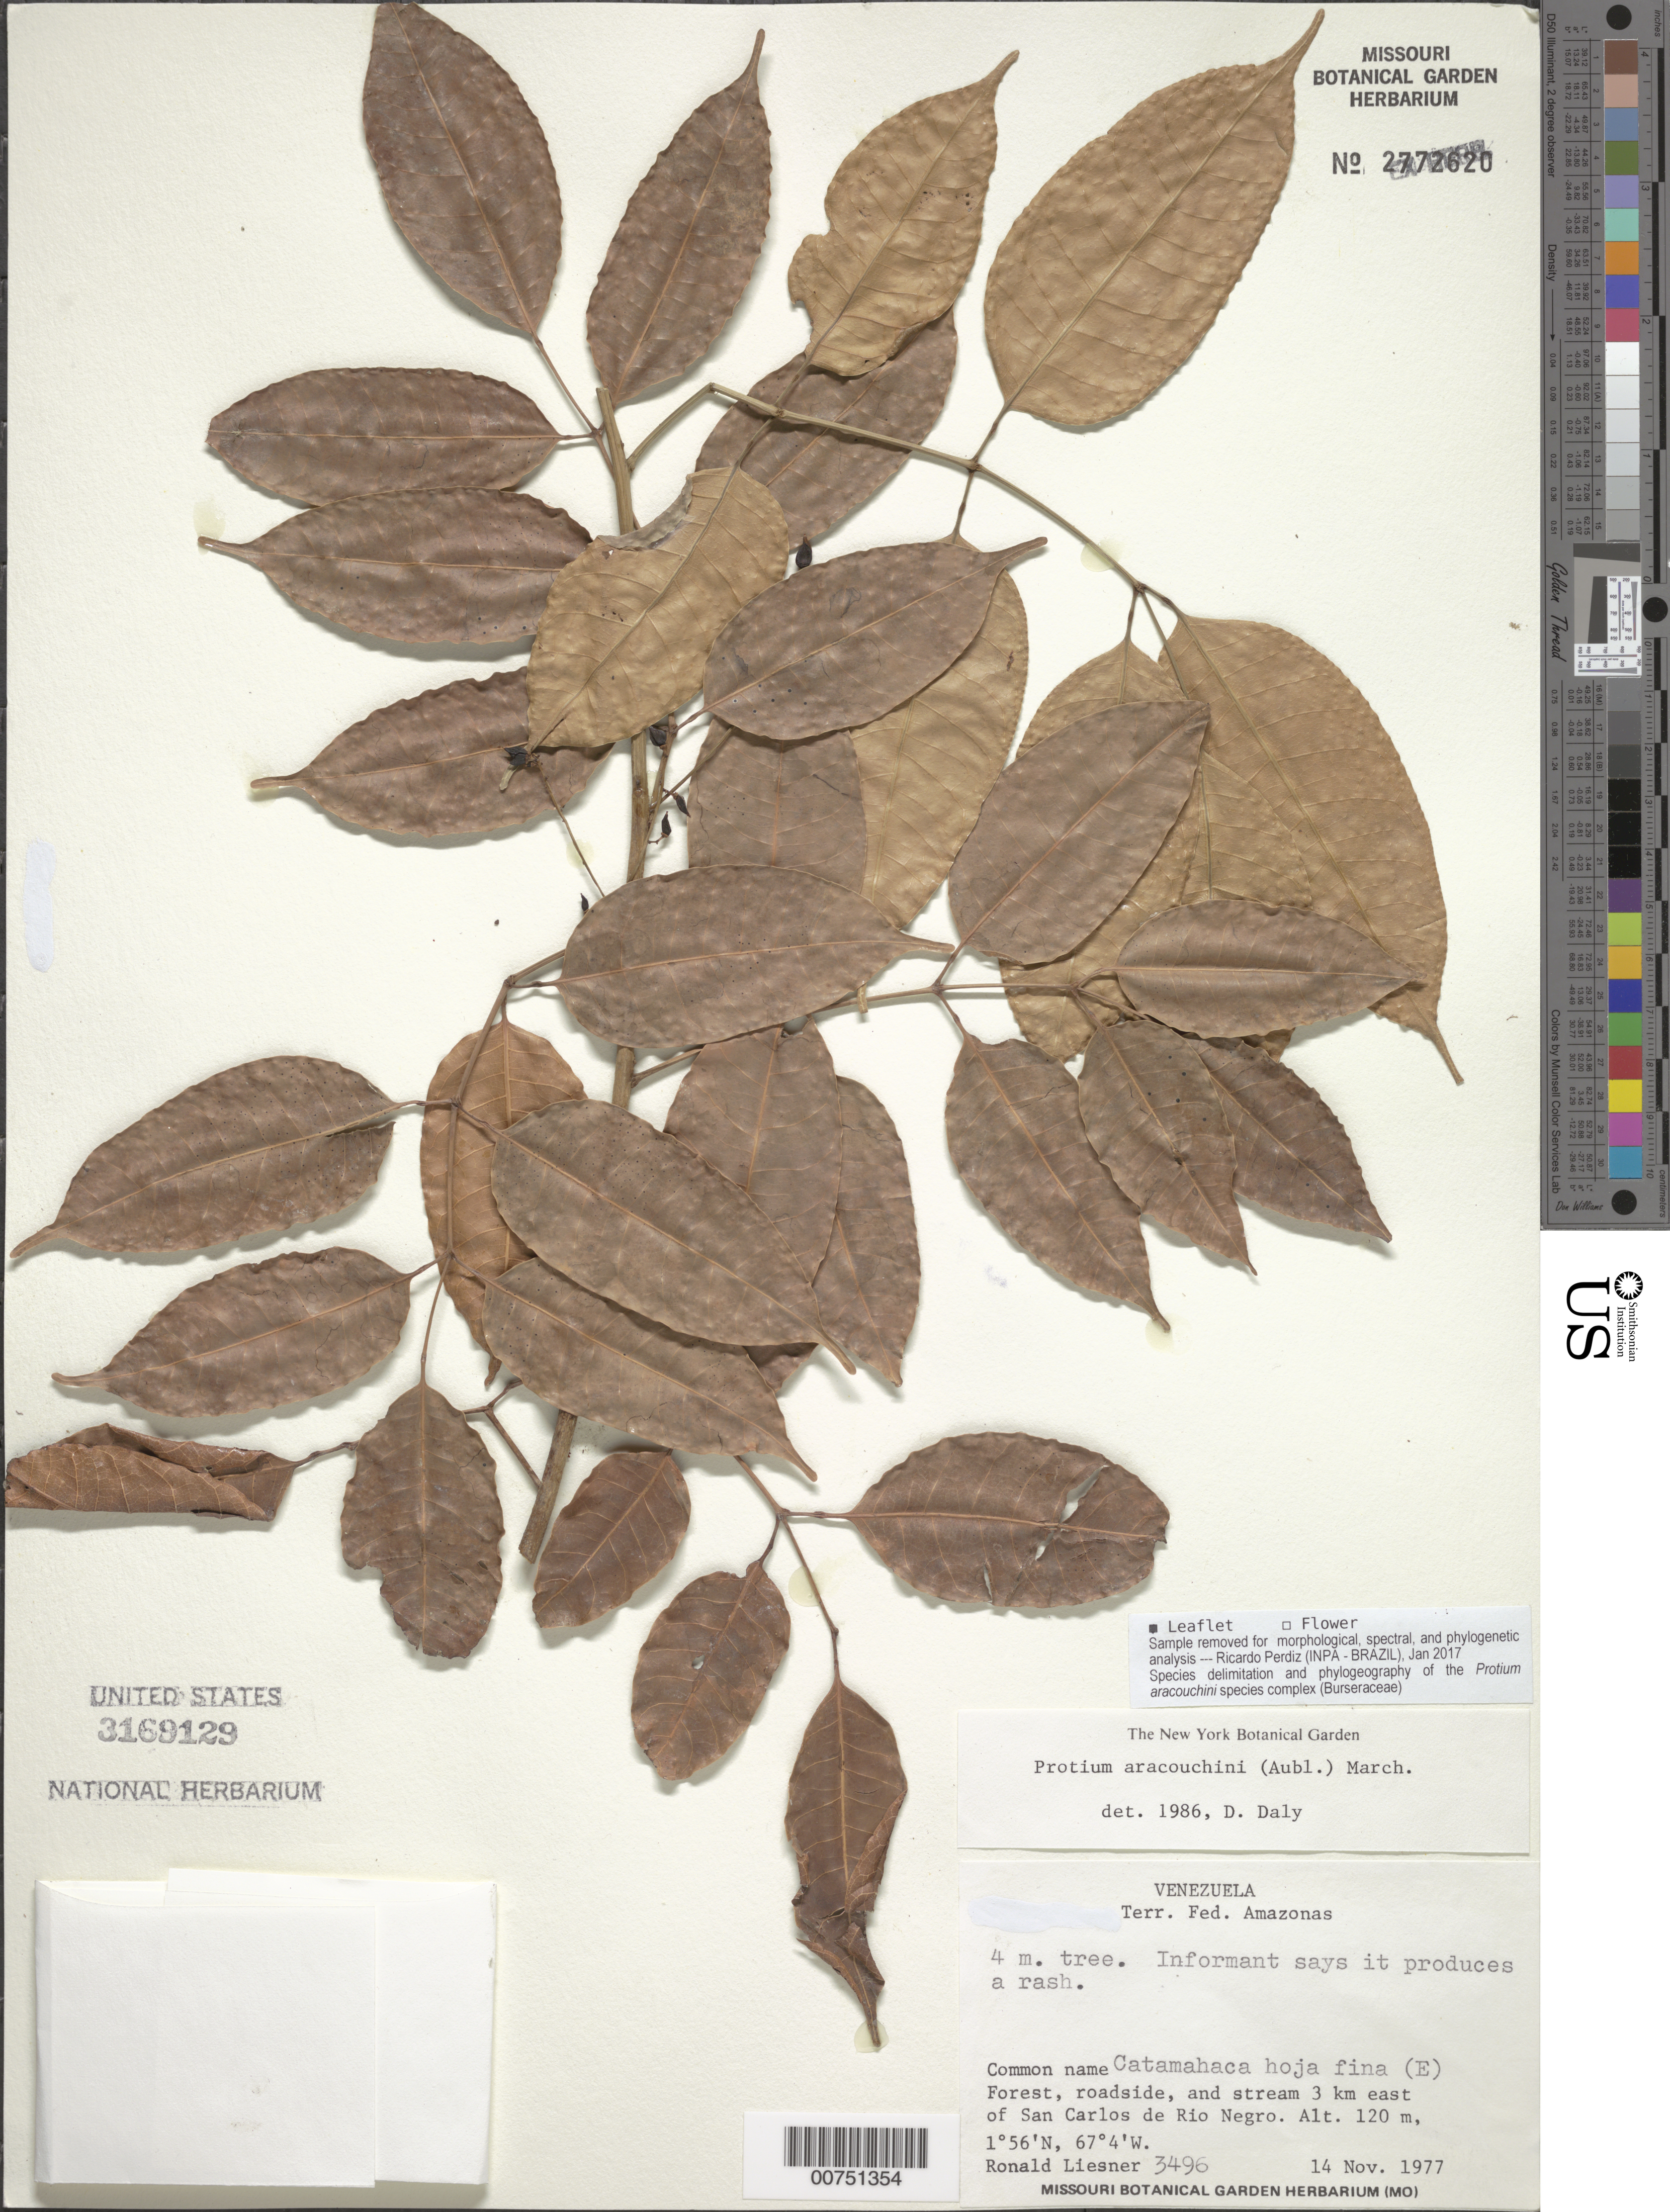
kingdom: Plantae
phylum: Tracheophyta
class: Magnoliopsida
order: Sapindales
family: Burseraceae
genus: Protium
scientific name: Protium aracouchini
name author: (Aubl.) Marchand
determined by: Daly, D. C.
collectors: R. L. Liesner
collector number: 3496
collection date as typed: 14-Nov-77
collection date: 1977-11-14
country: Venezuela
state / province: Amazonas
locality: San Carlos de Río Negro, 3 km E of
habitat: Forest, roadside and stream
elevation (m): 120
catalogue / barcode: US 3169129